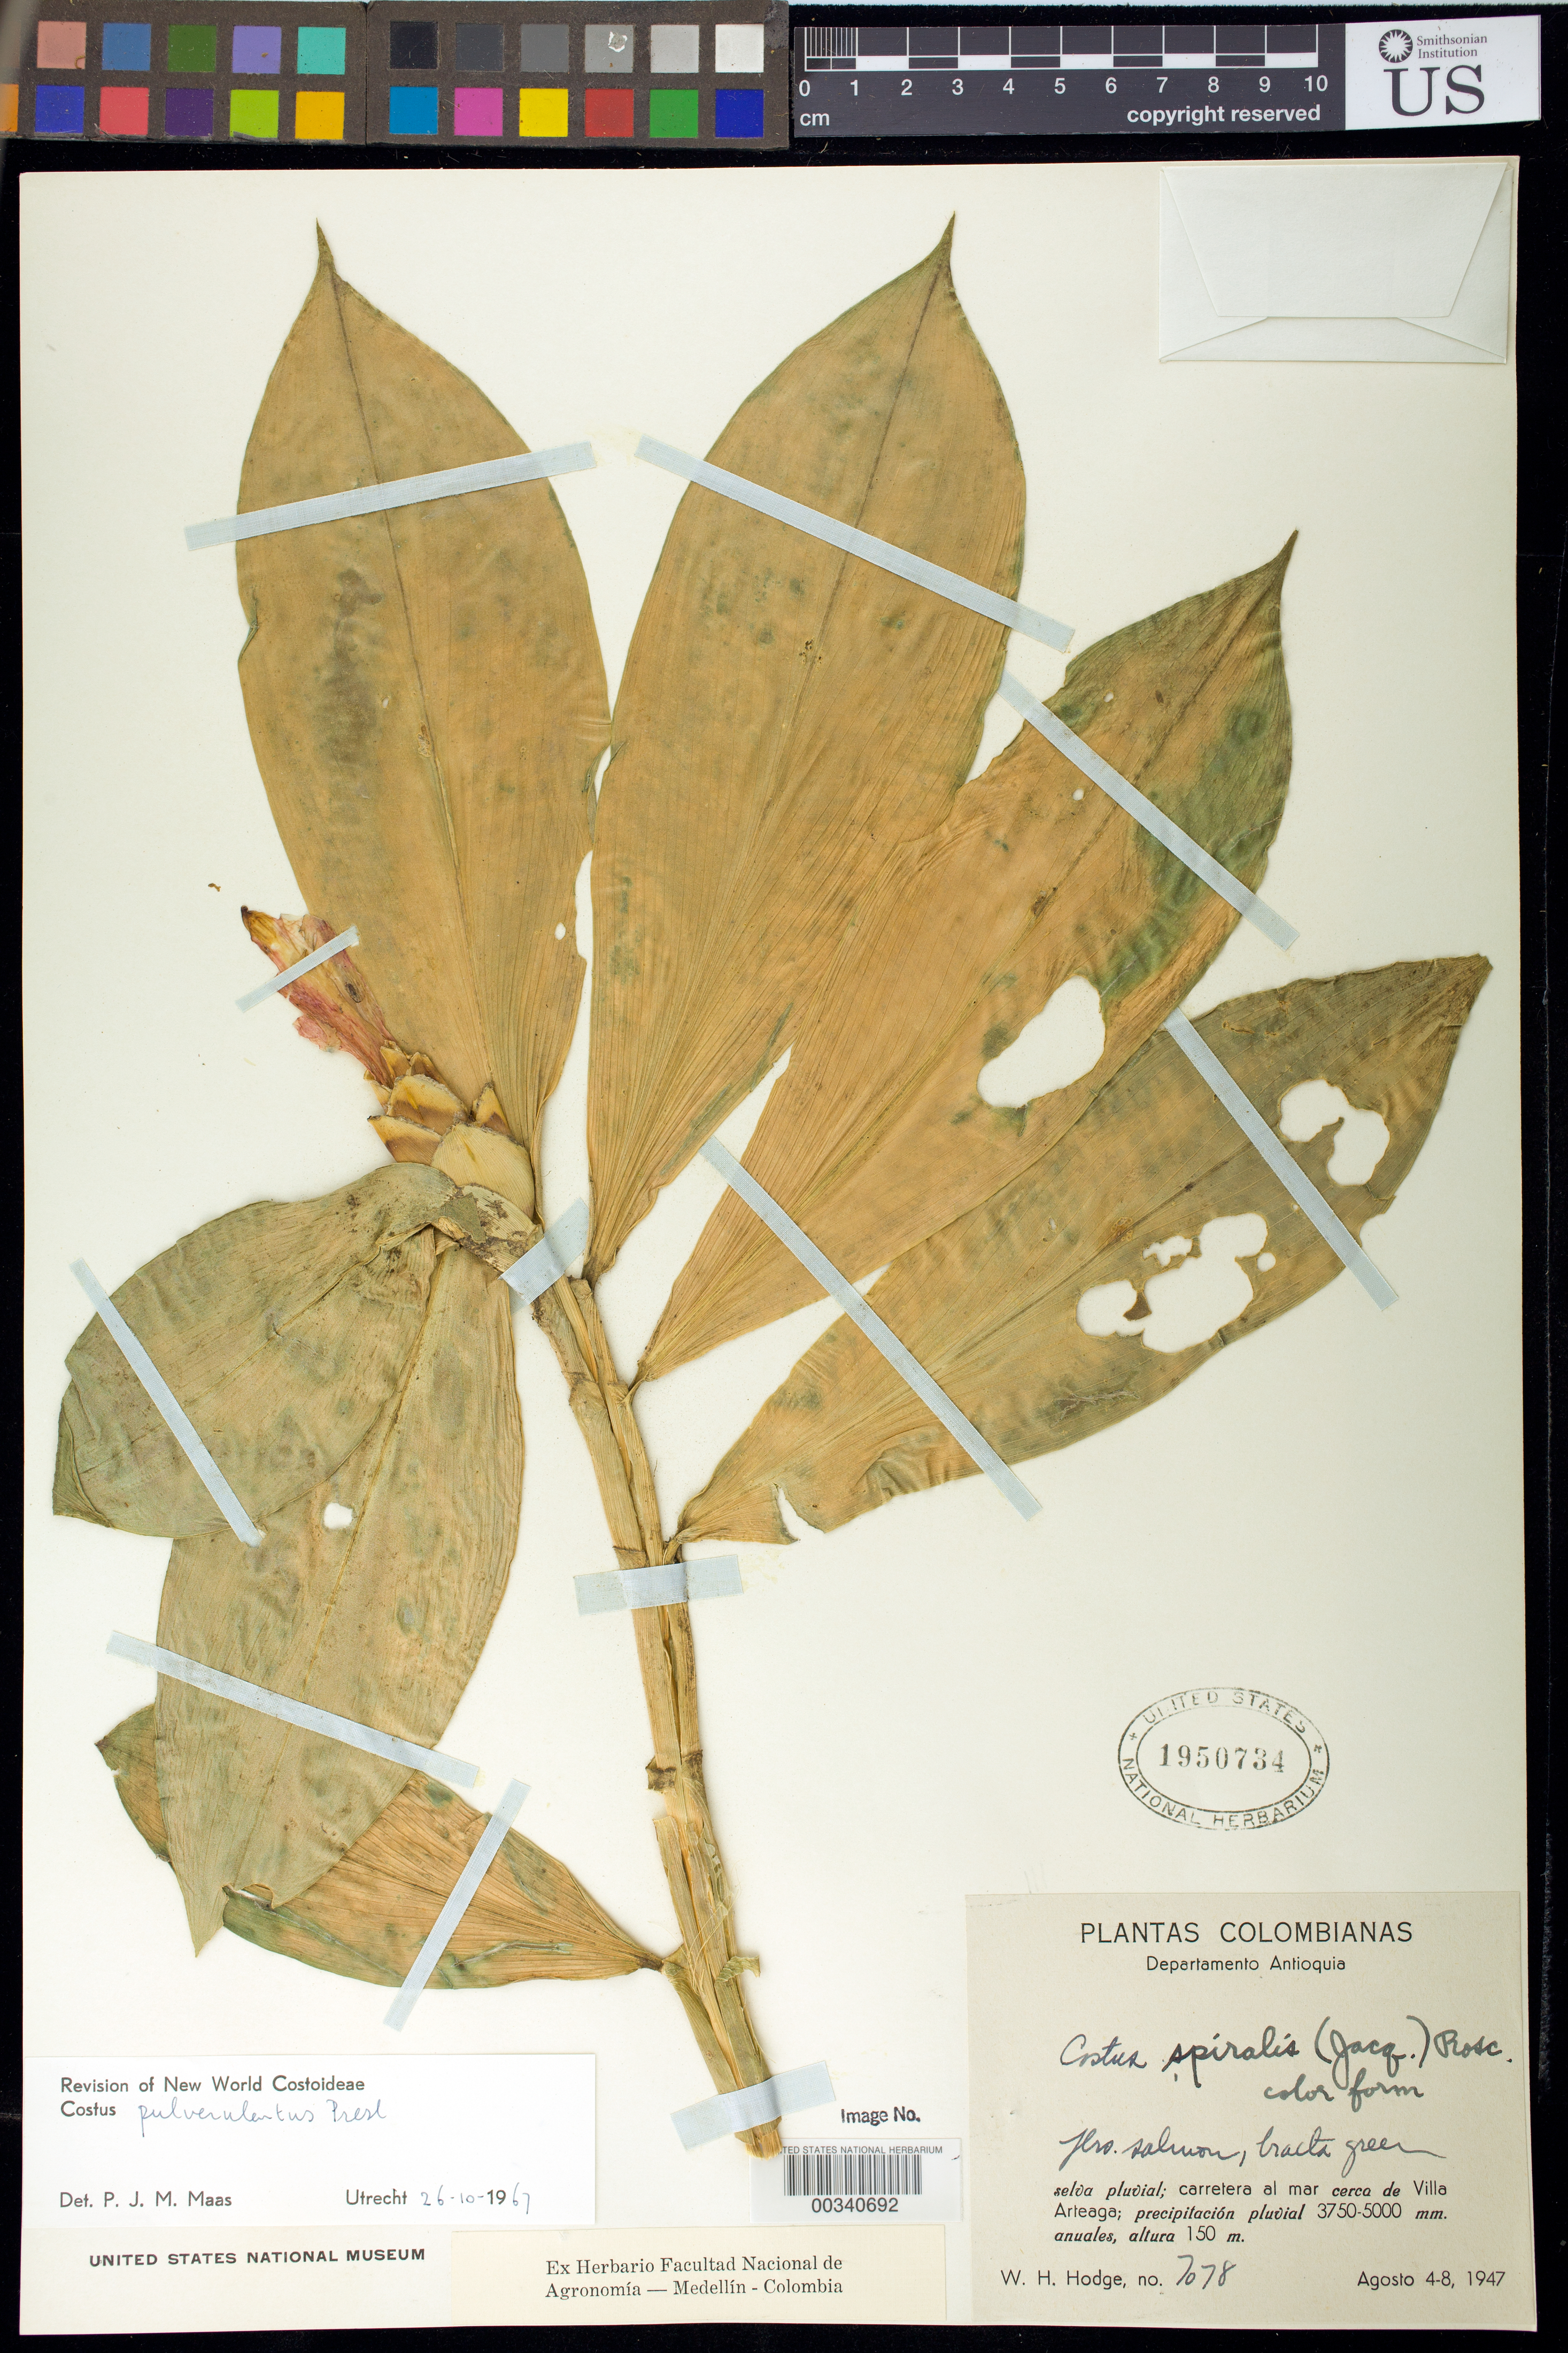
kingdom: Plantae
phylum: Tracheophyta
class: Liliopsida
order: Zingiberales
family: Costaceae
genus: Costus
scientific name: Costus pulverulentus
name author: C. Presl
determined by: Maas, Paul J. M.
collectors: W. Hodge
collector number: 7078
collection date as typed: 04 Aug 1947 to 08 Aug 1947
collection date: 1947-08-04/1947-08-08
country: Colombia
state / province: Antioquia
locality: Carretera al Mar Cerca de Villa Arteaga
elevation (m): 150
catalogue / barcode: US 1950734